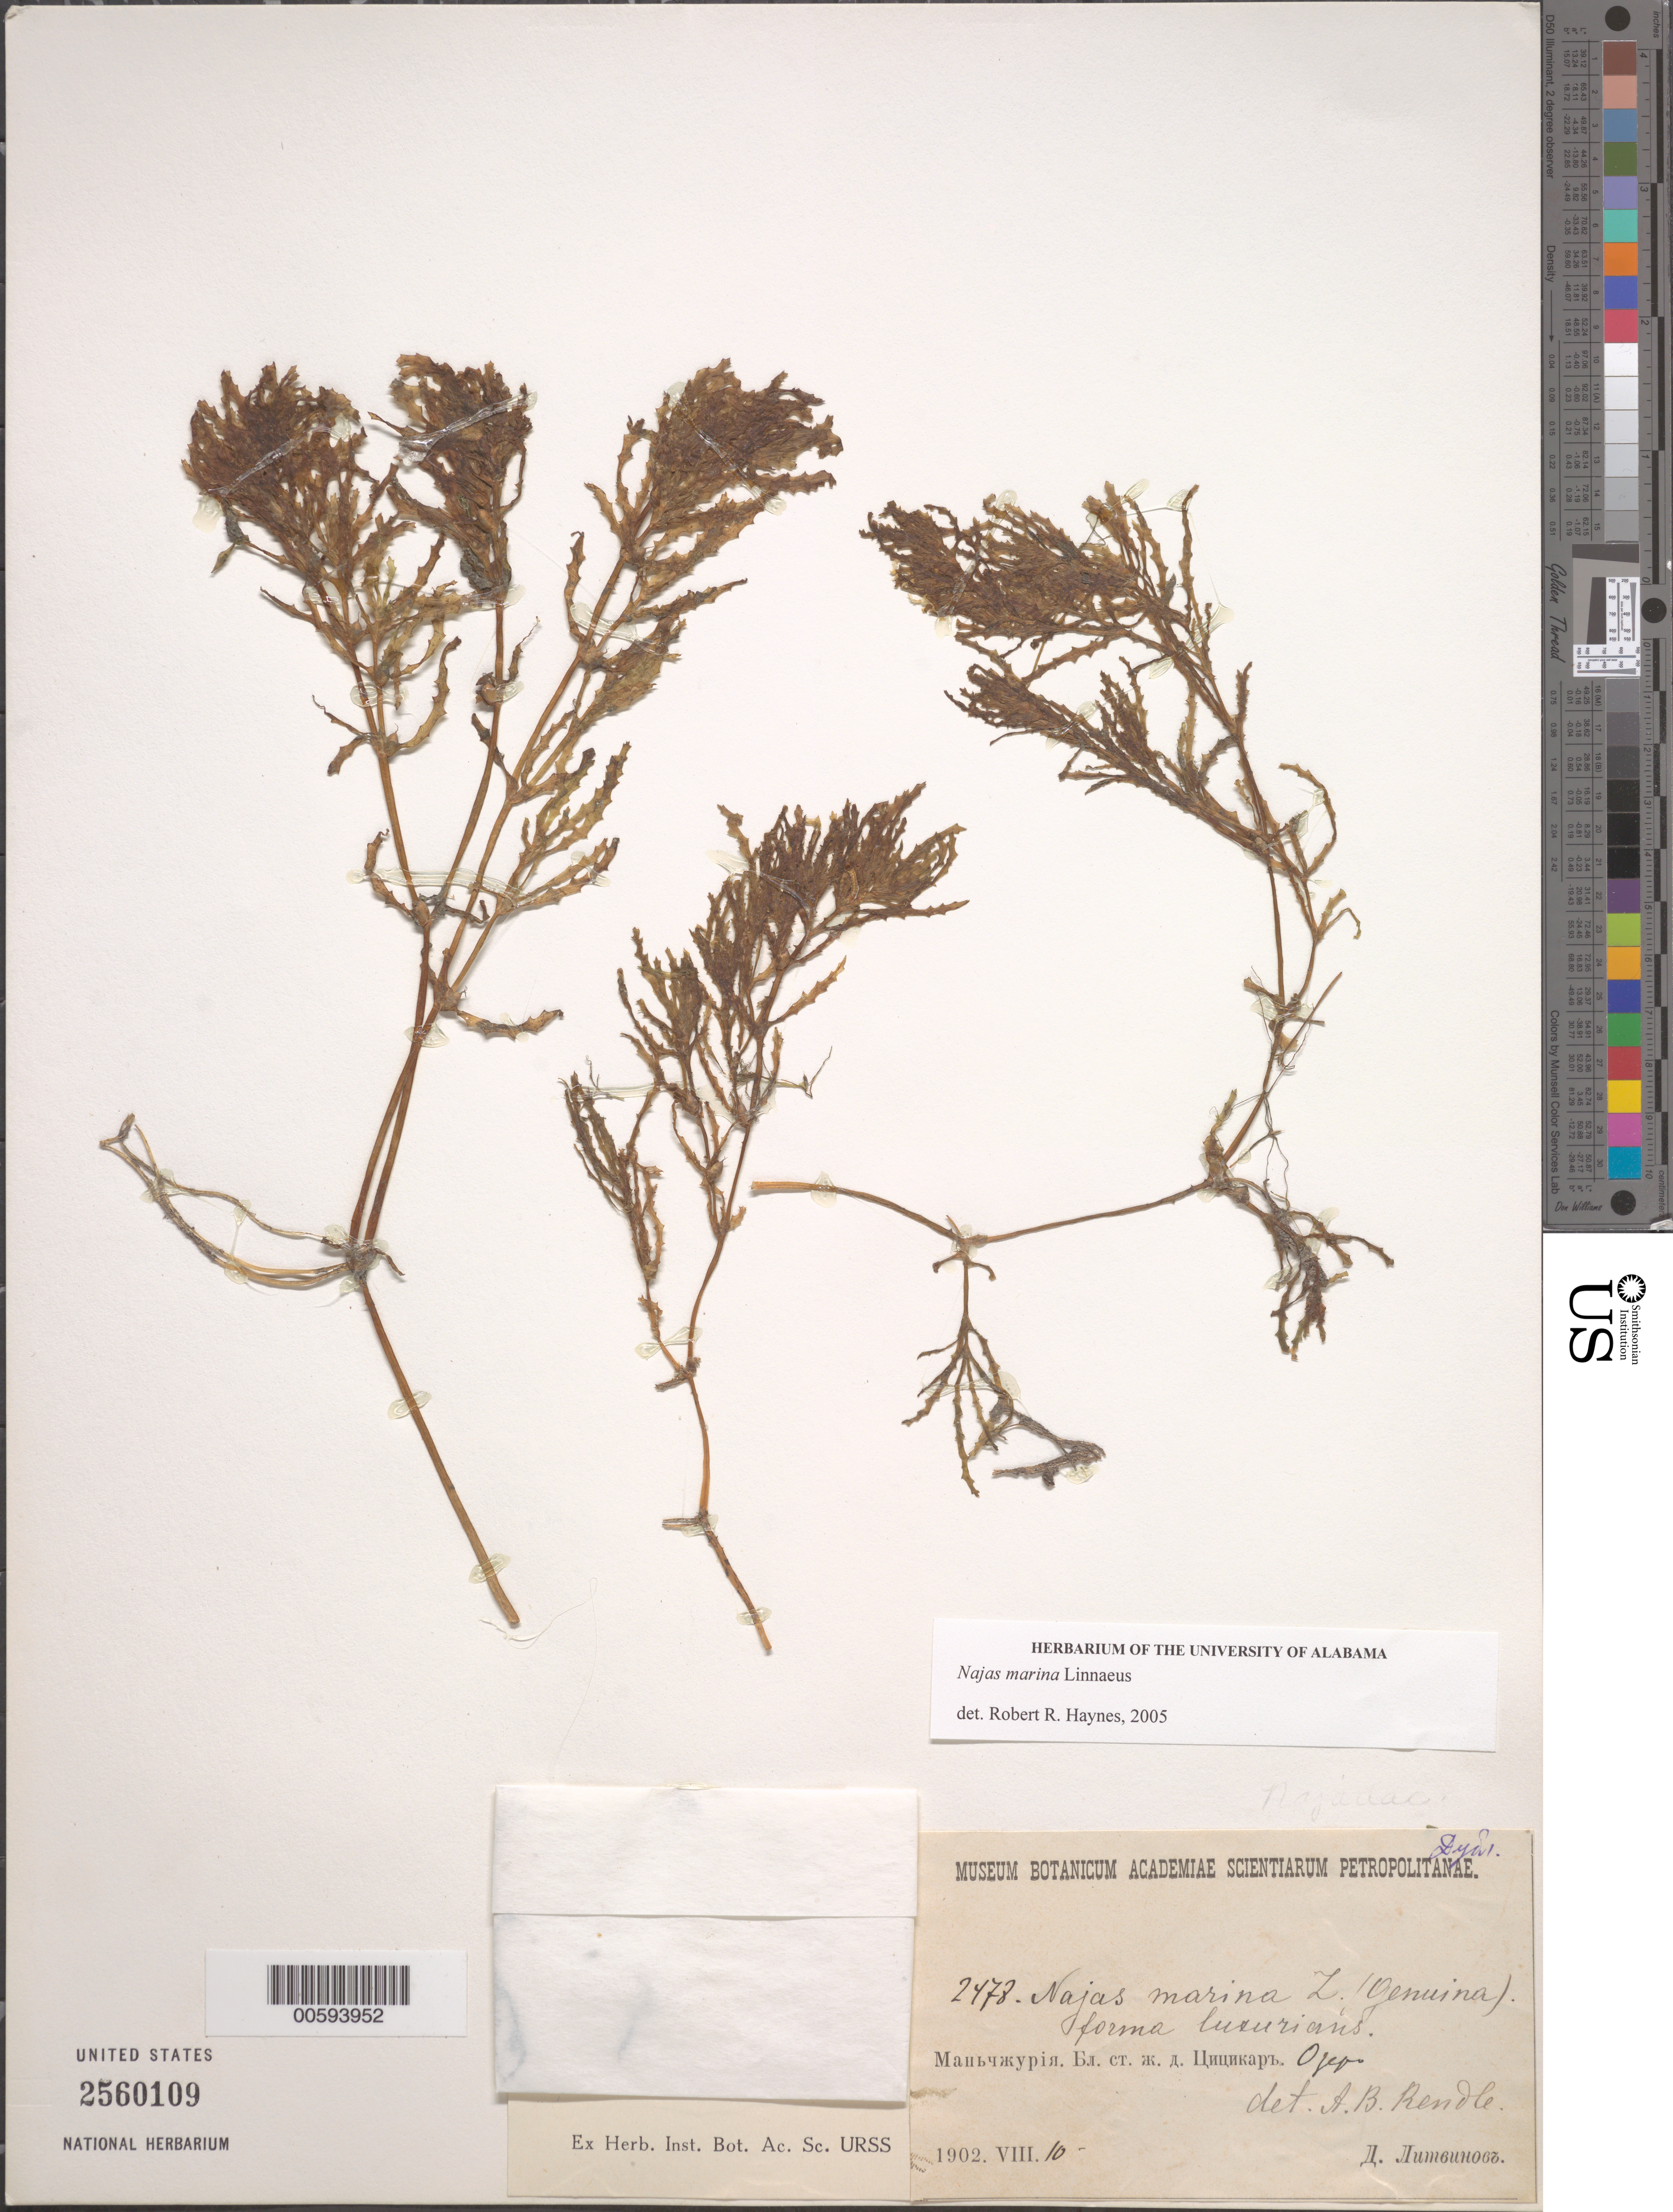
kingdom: Plantae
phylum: Tracheophyta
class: Liliopsida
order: Alismatales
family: Hydrocharitaceae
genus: Najas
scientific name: Najas marina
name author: L.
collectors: A. Numguhogz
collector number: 2478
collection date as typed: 10 Aug 1902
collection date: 1902-08-10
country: Russian Federation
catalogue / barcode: US 2560109